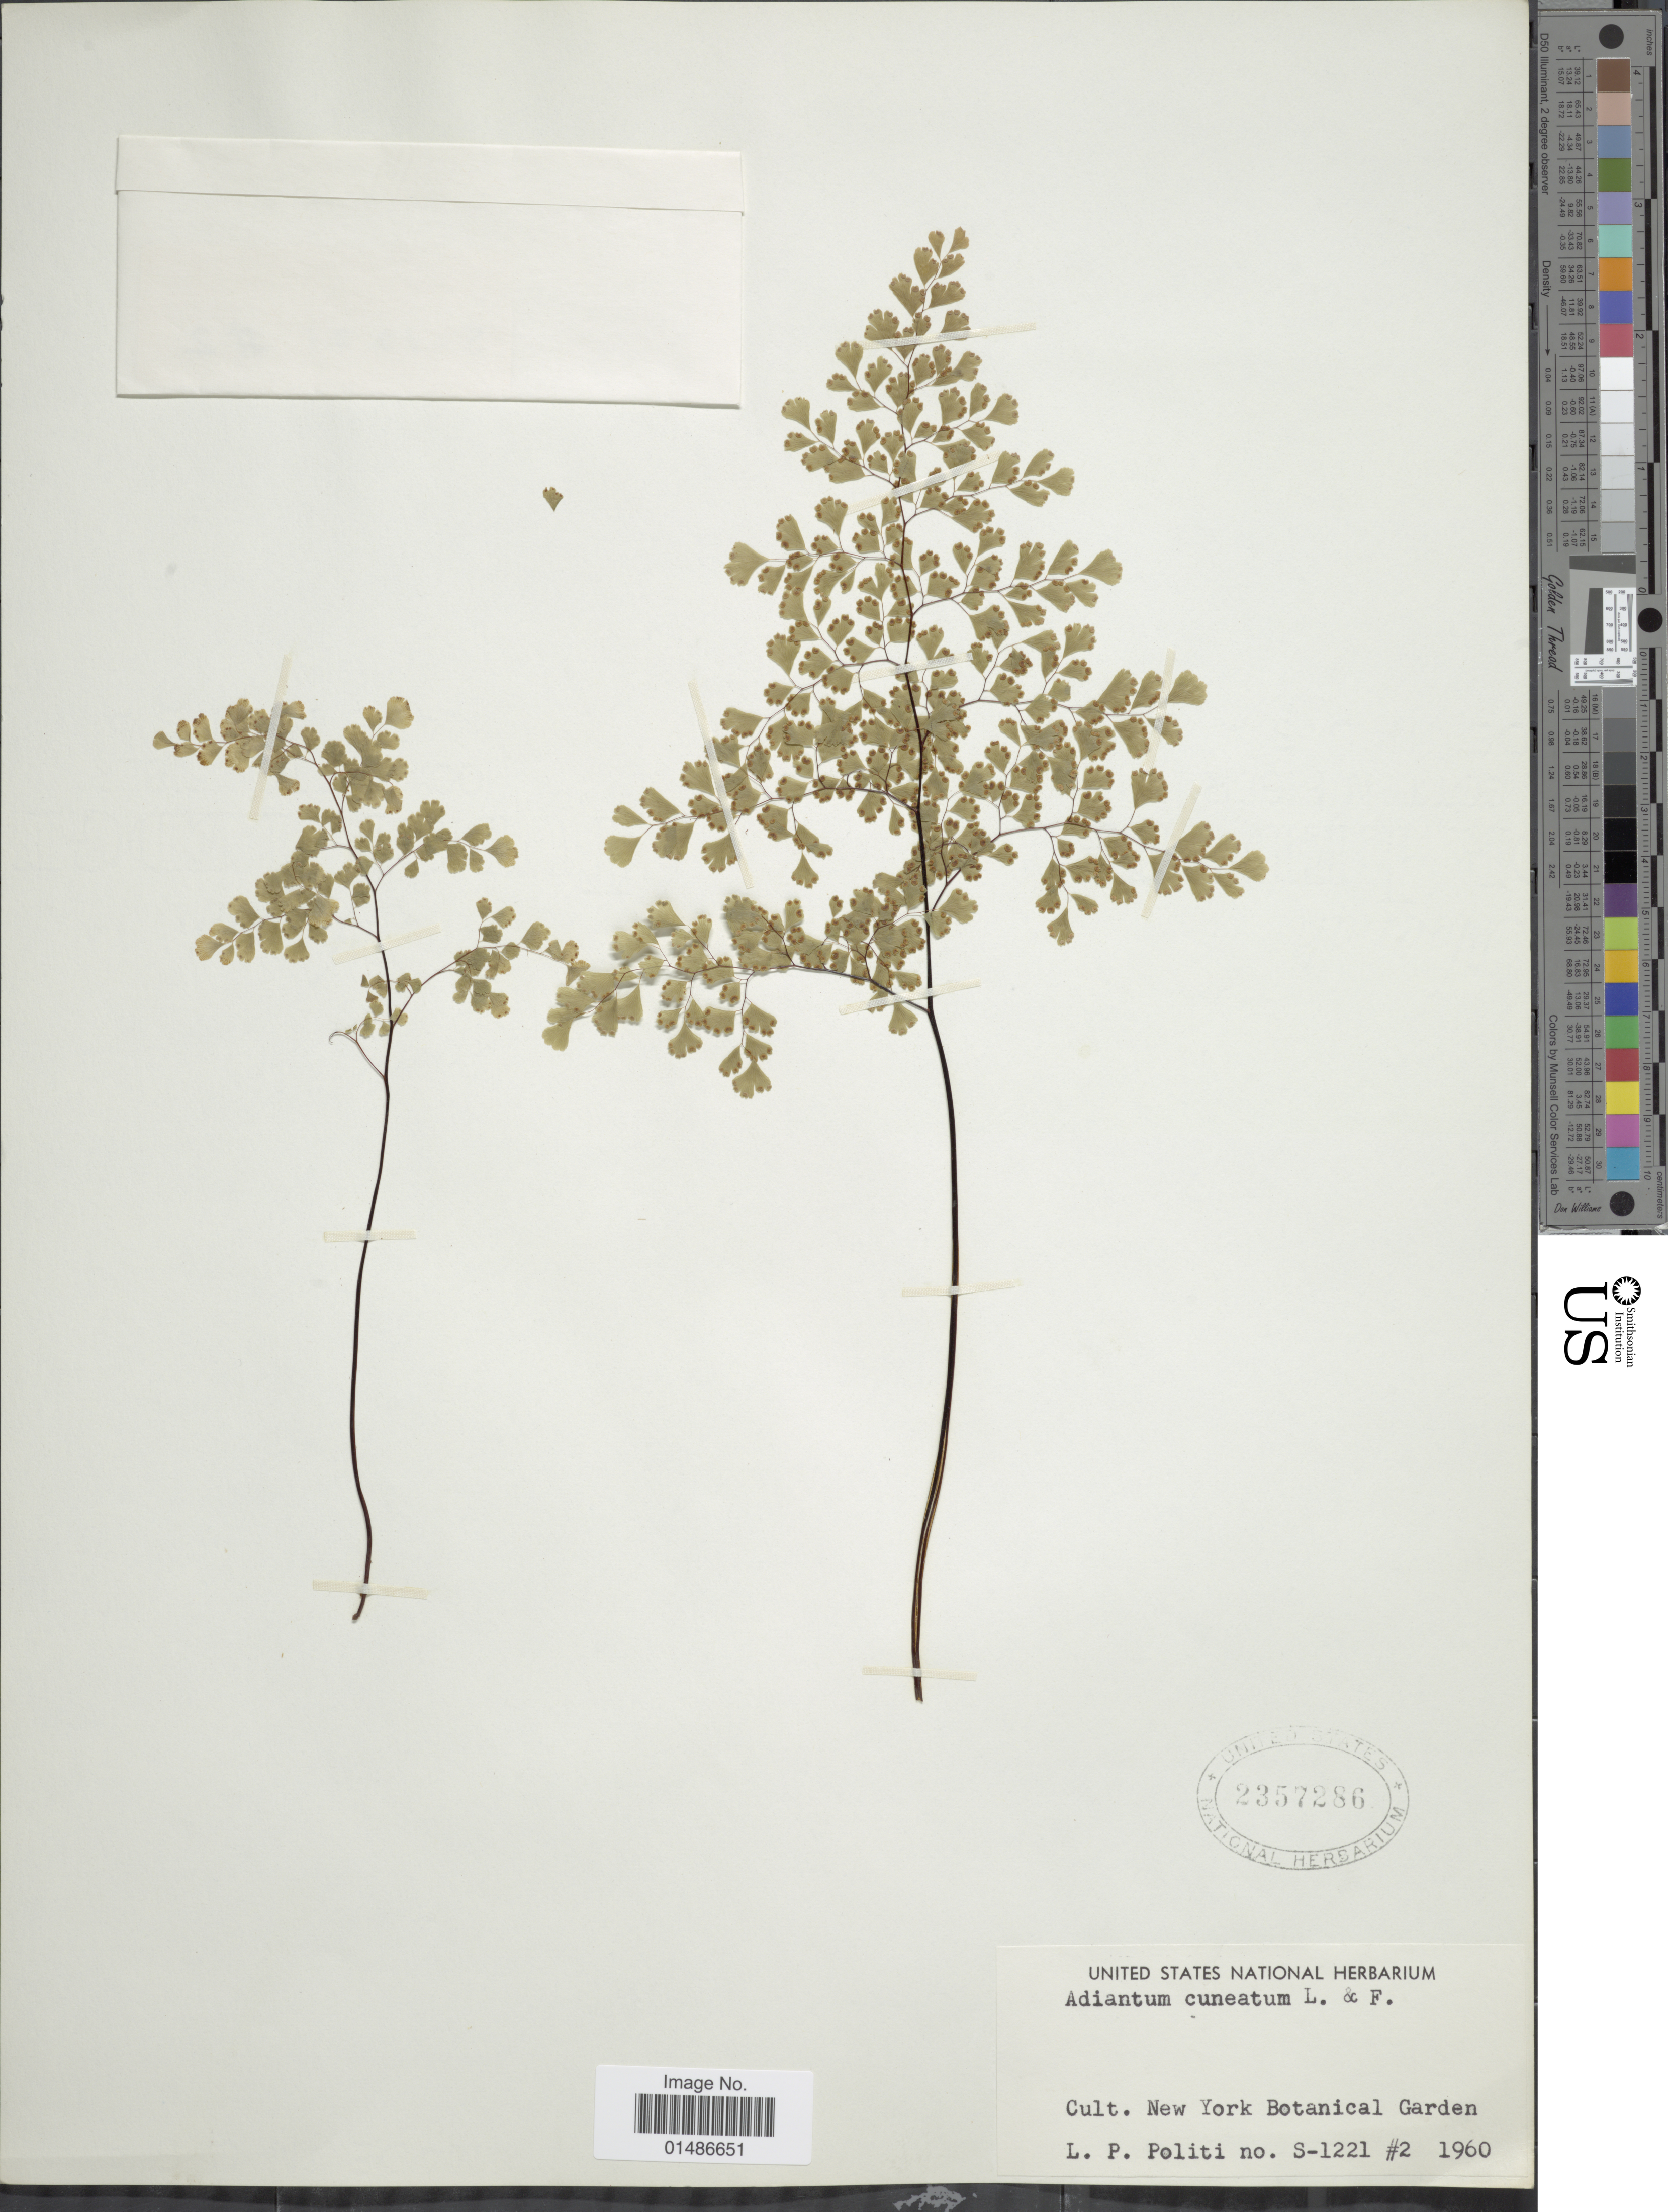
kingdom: Plantae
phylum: Tracheophyta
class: Polypodiopsida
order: Polypodiales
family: Pteridaceae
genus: Adiantum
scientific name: Adiantum raddianum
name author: C. Presl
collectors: L. Politi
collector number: S-1221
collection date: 1960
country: United States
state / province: New York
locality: Cult. New York Botanical Garden.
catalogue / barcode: US 2357286